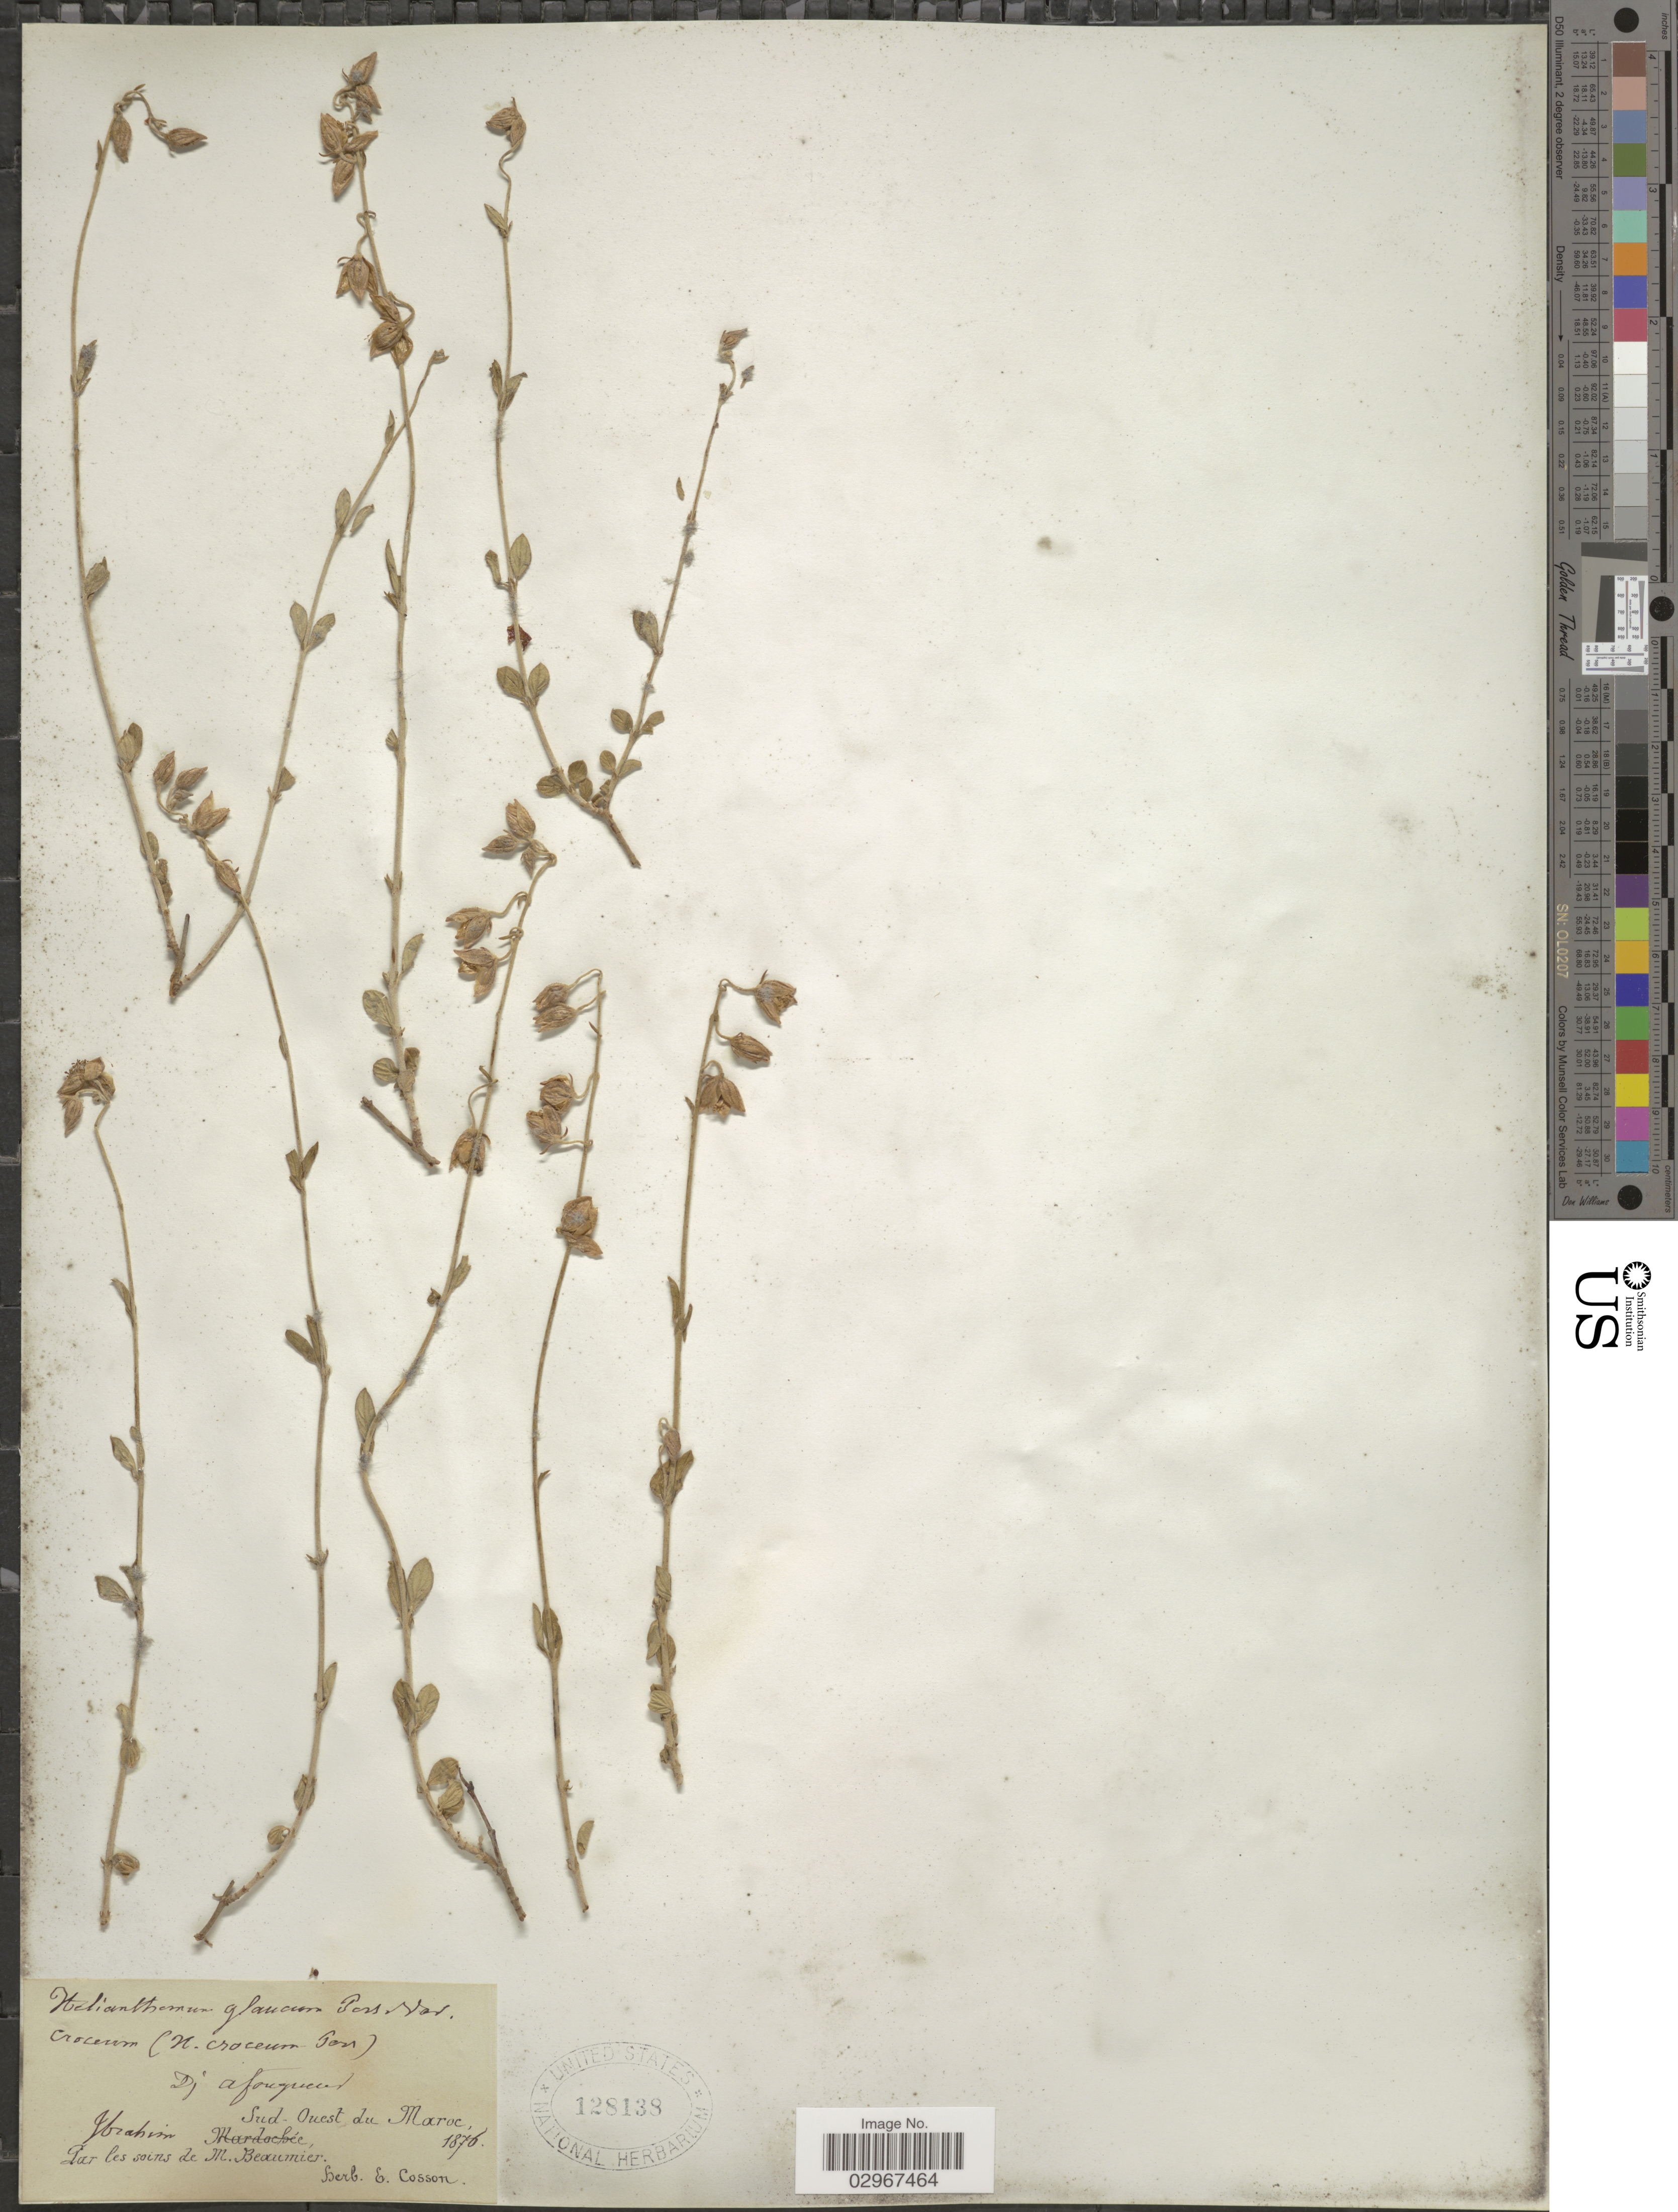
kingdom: Plantae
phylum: Tracheophyta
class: Magnoliopsida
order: Malvales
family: Cistaceae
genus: Helianthemum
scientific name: Helianthemum glaucum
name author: Pers.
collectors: M. Beaumier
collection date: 1876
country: Morocco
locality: Sud-Ouest du Maroc, Ibrahim.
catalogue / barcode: US 128138